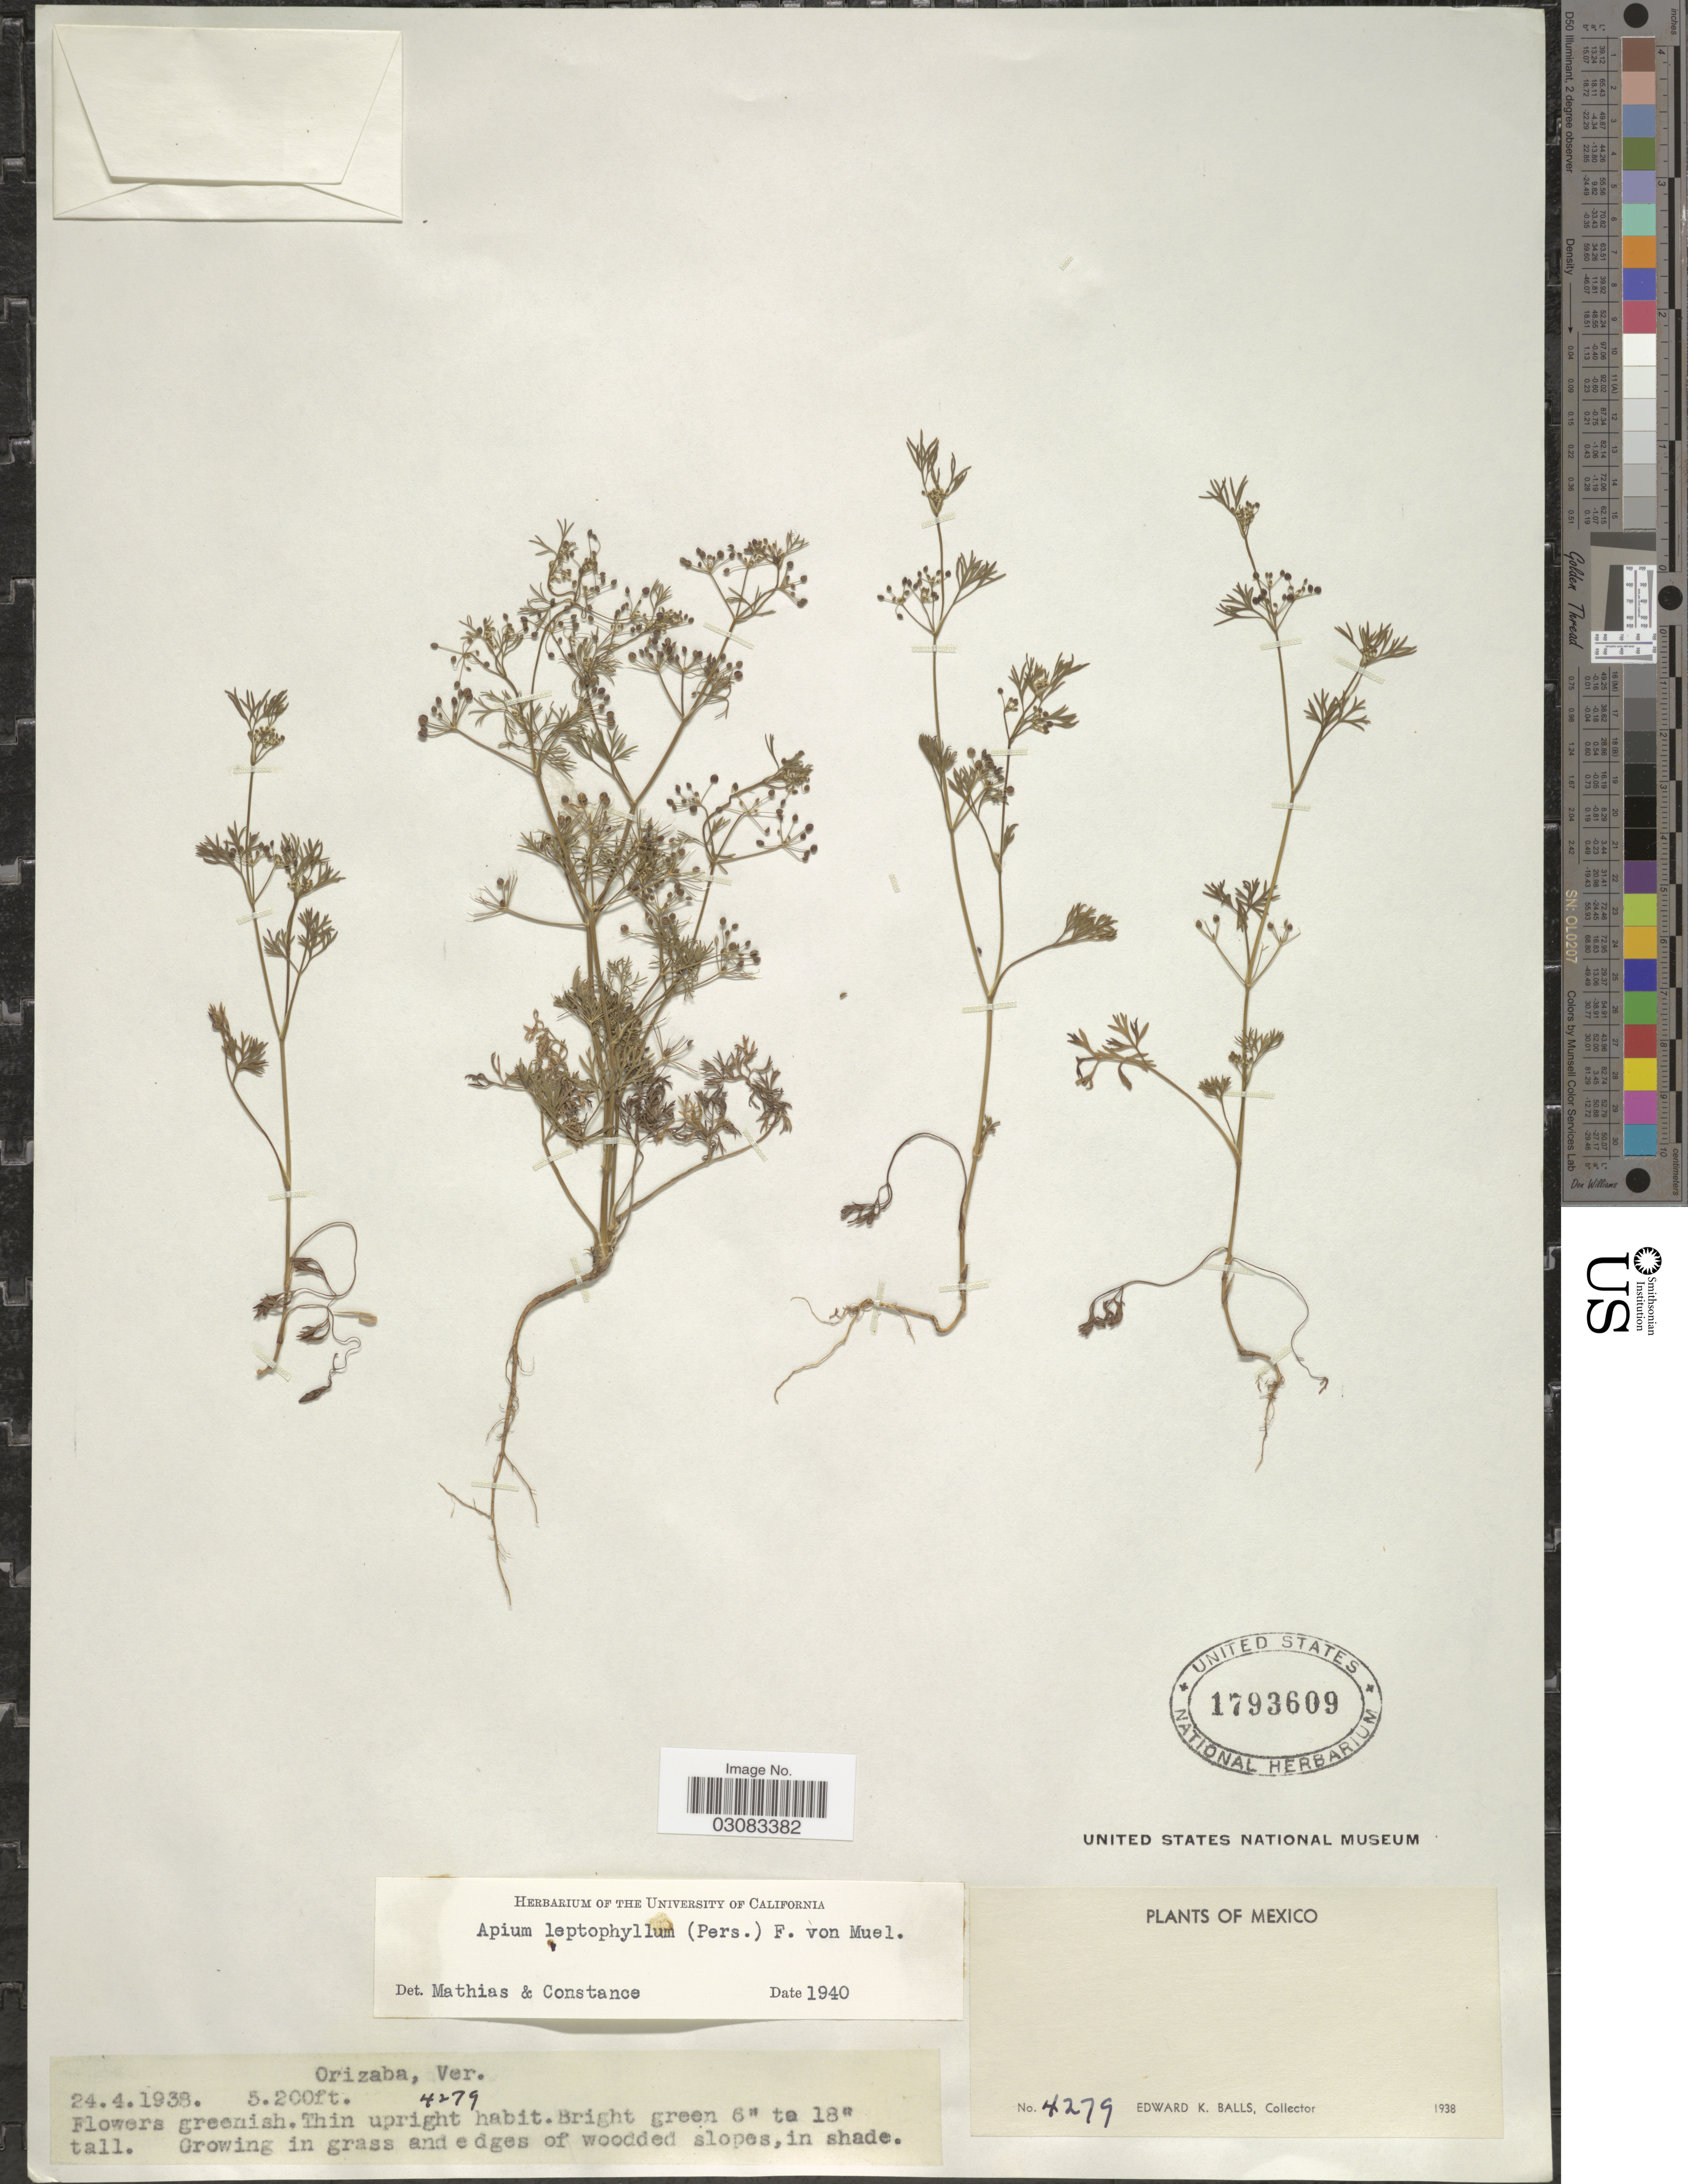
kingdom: Plantae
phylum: Tracheophyta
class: Magnoliopsida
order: Apiales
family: Apiaceae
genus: Cyclospermum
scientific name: Cyclospermum leptophyllum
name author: (Pers.) Sprague ex Britton & P. Wilson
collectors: E. K. Balls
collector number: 4279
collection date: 1938-04-24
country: Mexico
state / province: Veracruz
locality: Orizaba, Ver.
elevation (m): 1585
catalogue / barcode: US 1793609